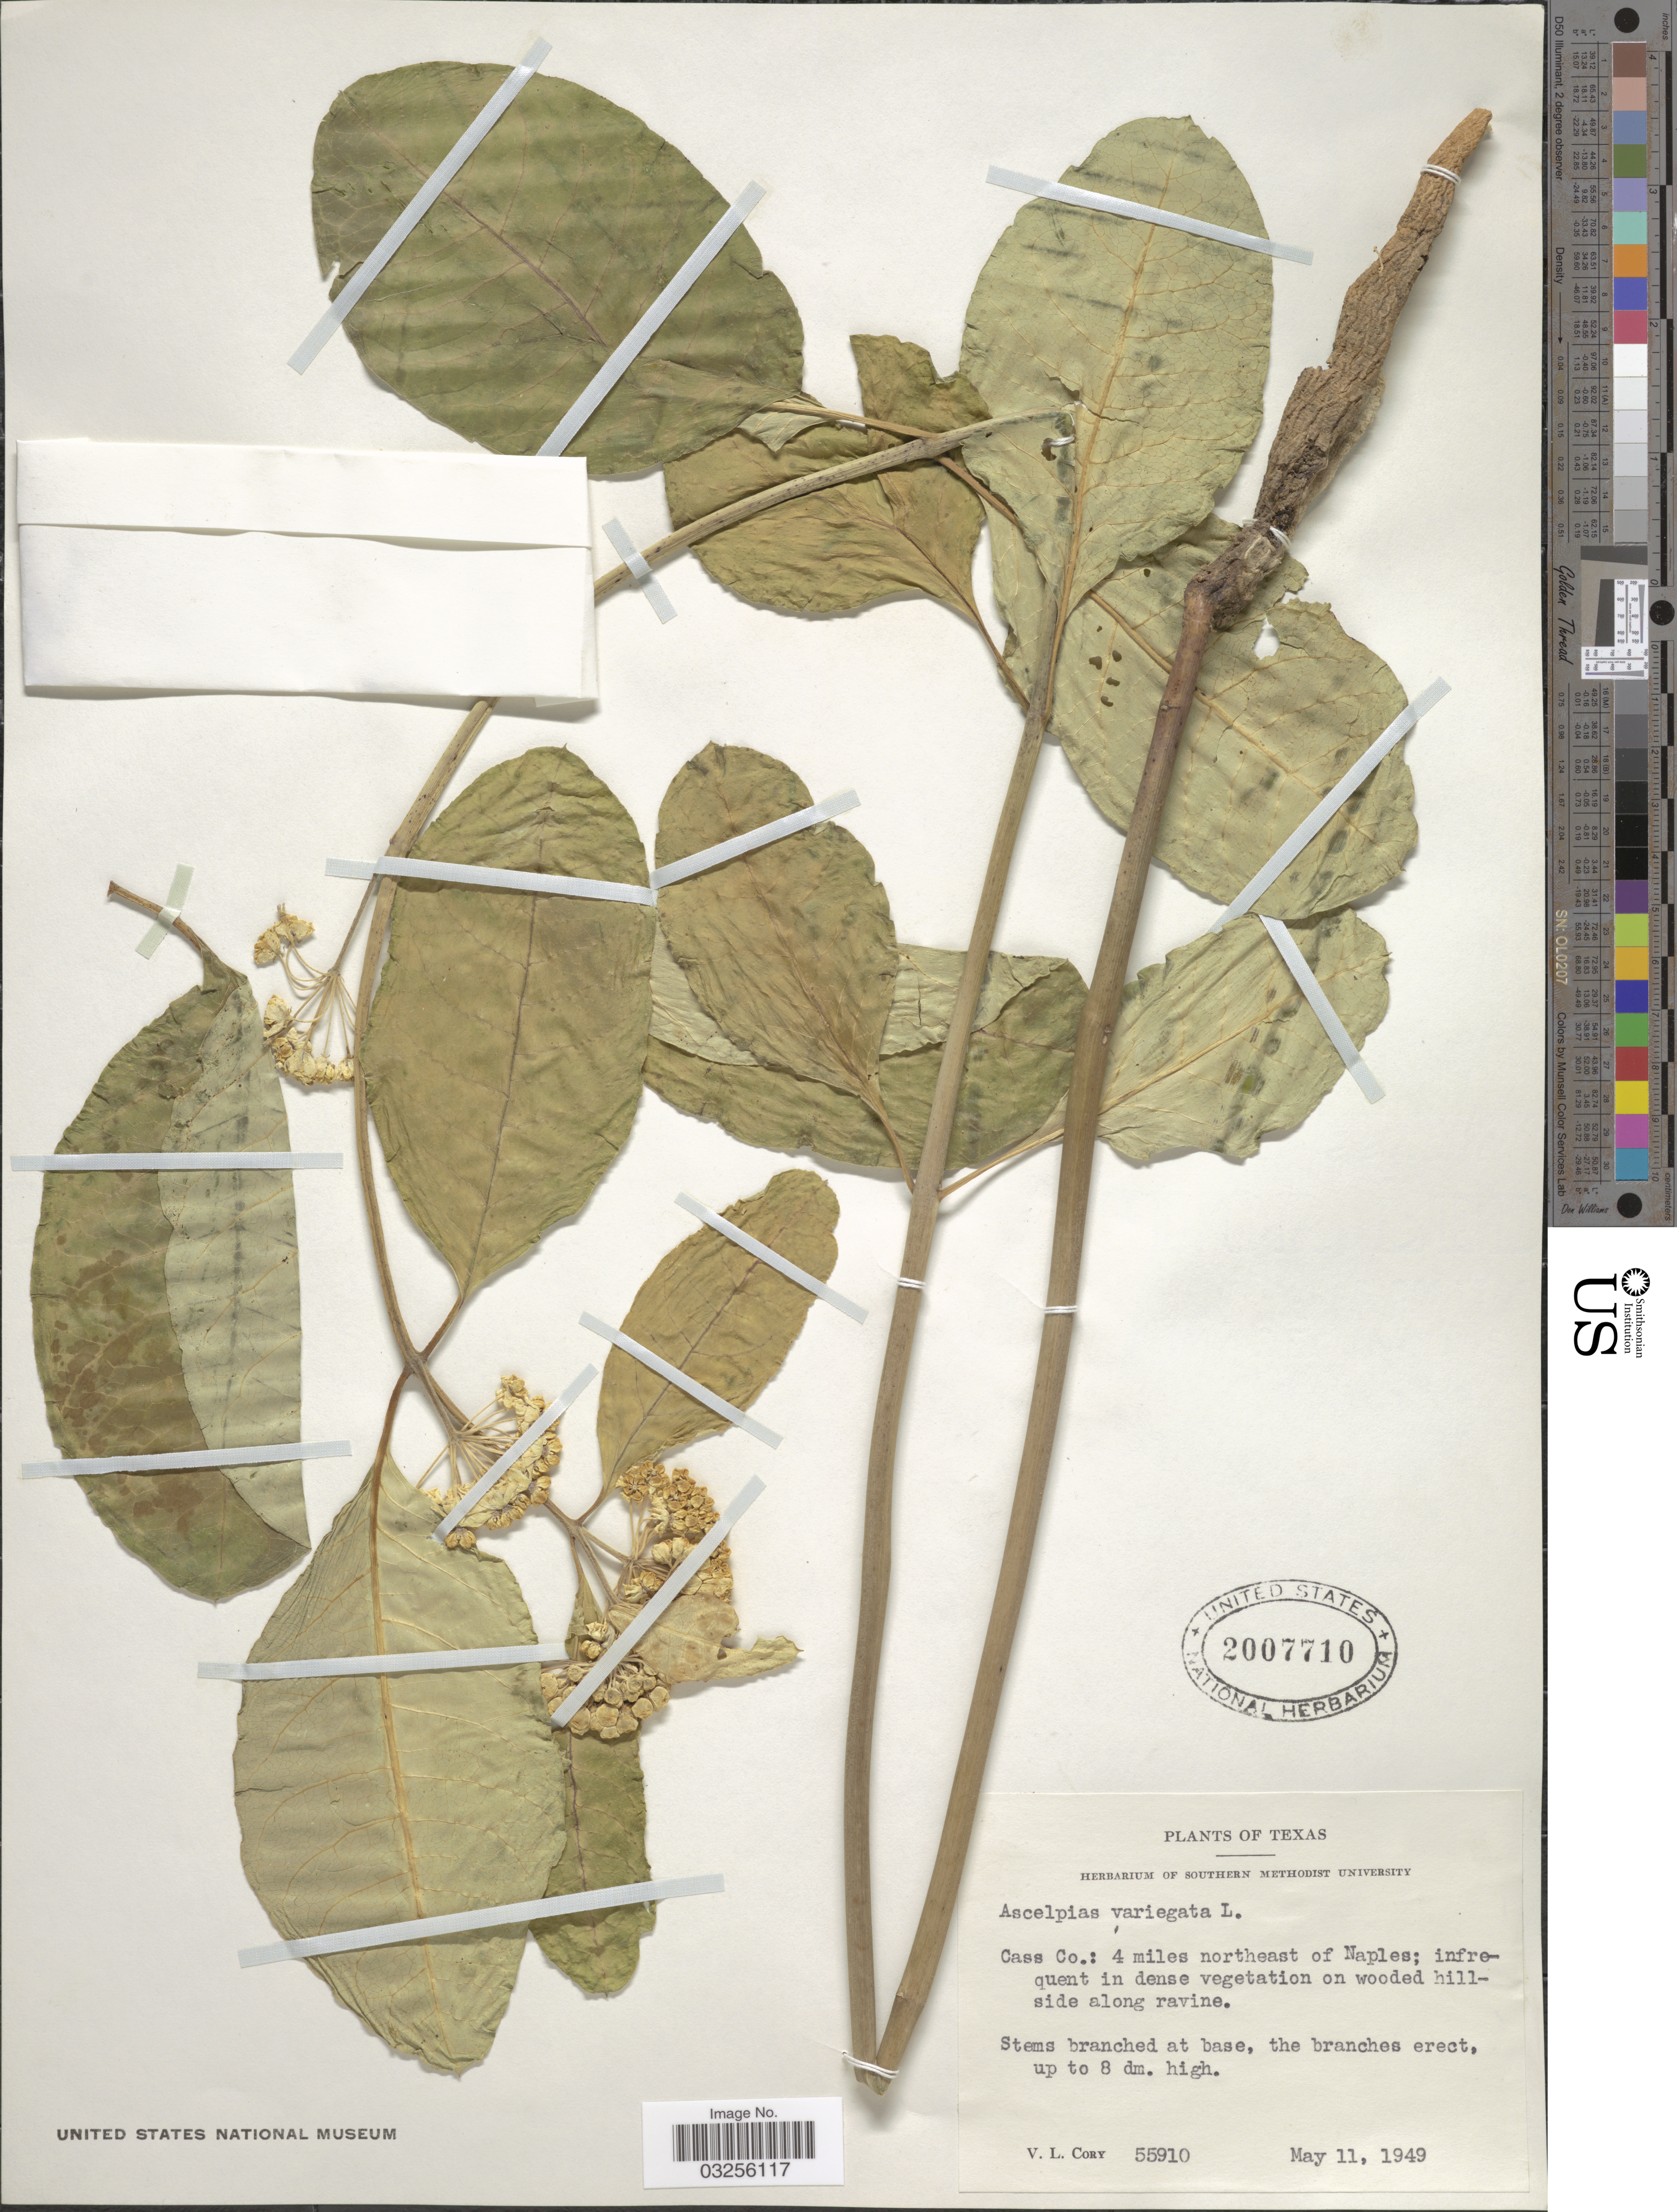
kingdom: Plantae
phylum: Tracheophyta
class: Magnoliopsida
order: Gentianales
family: Apocynaceae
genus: Asclepias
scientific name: Asclepias variegata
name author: L.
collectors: V. Cory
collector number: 55910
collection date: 1949-05-11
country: United States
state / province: Texas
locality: Cass Co.: 4 miles northeast of Naples.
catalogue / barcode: US 2007710